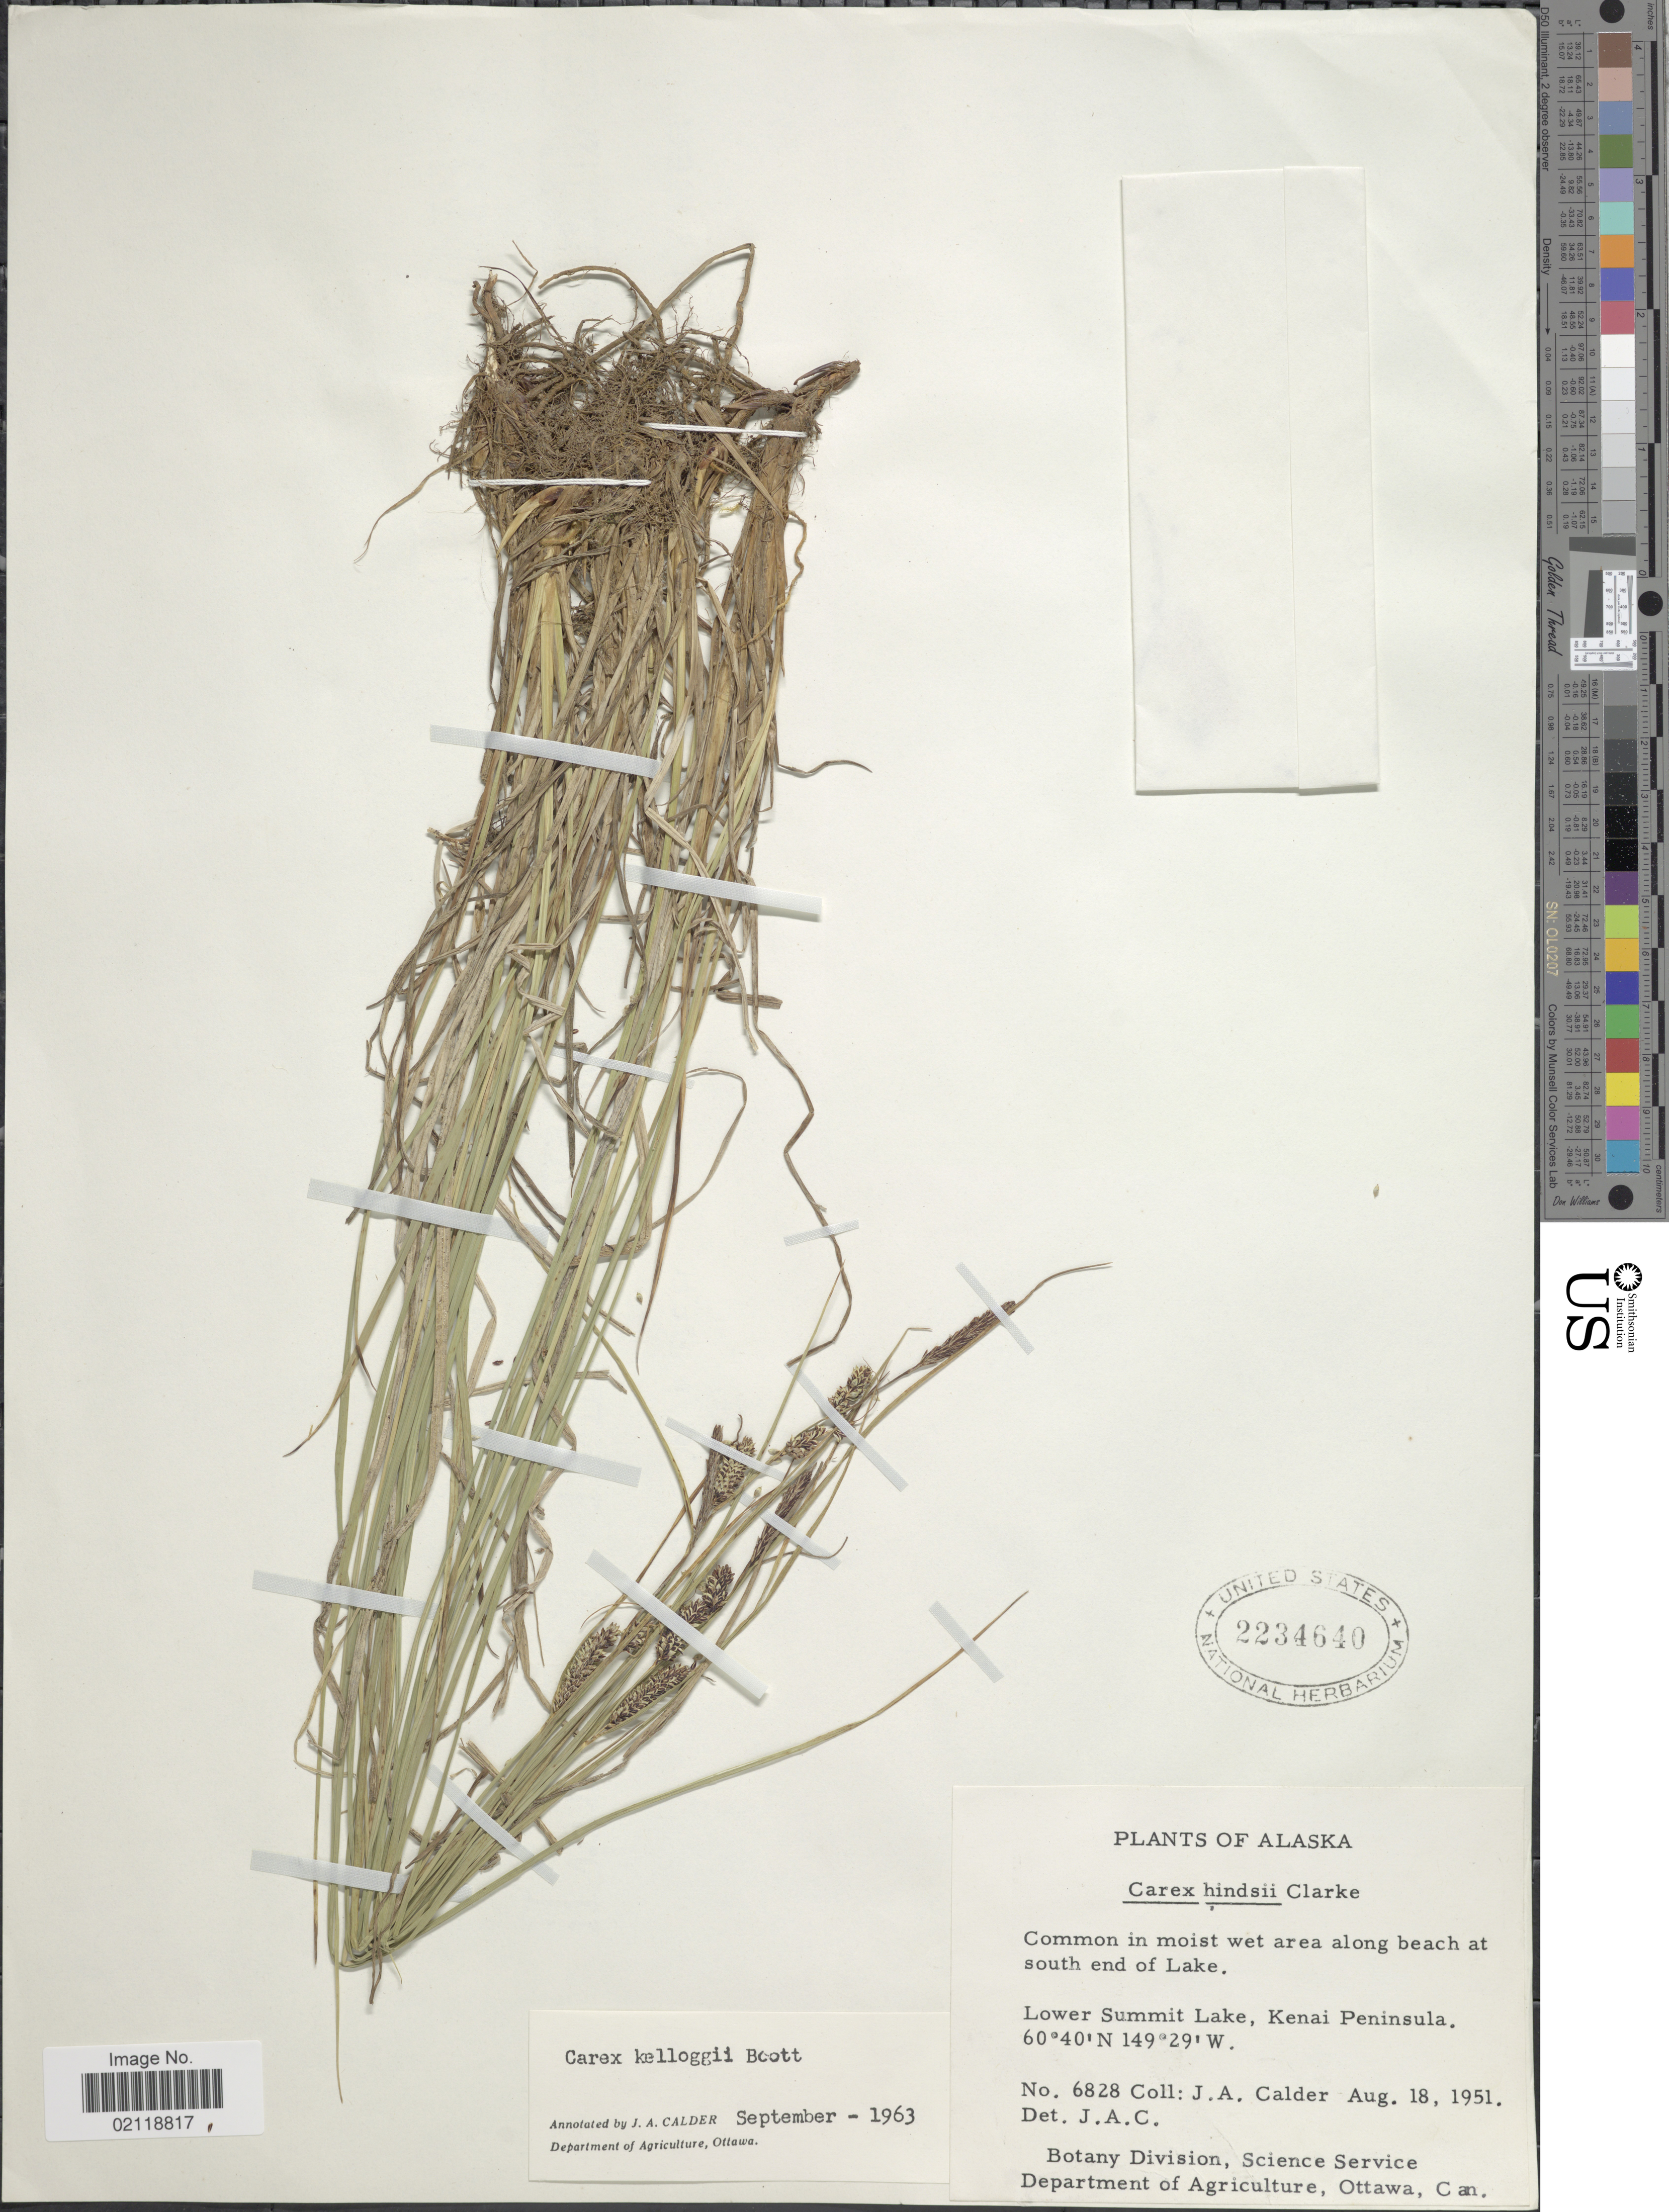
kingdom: Plantae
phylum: Tracheophyta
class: Liliopsida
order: Poales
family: Cyperaceae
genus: Carex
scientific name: Carex kelloggii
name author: W. Boott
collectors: J. A. Calder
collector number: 6828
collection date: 1951-08-18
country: United States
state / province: Alaska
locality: Common in moist wet area along beach at south end of Lake, Lower Summit Lake, Kenai Peninsula.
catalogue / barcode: US 2234640